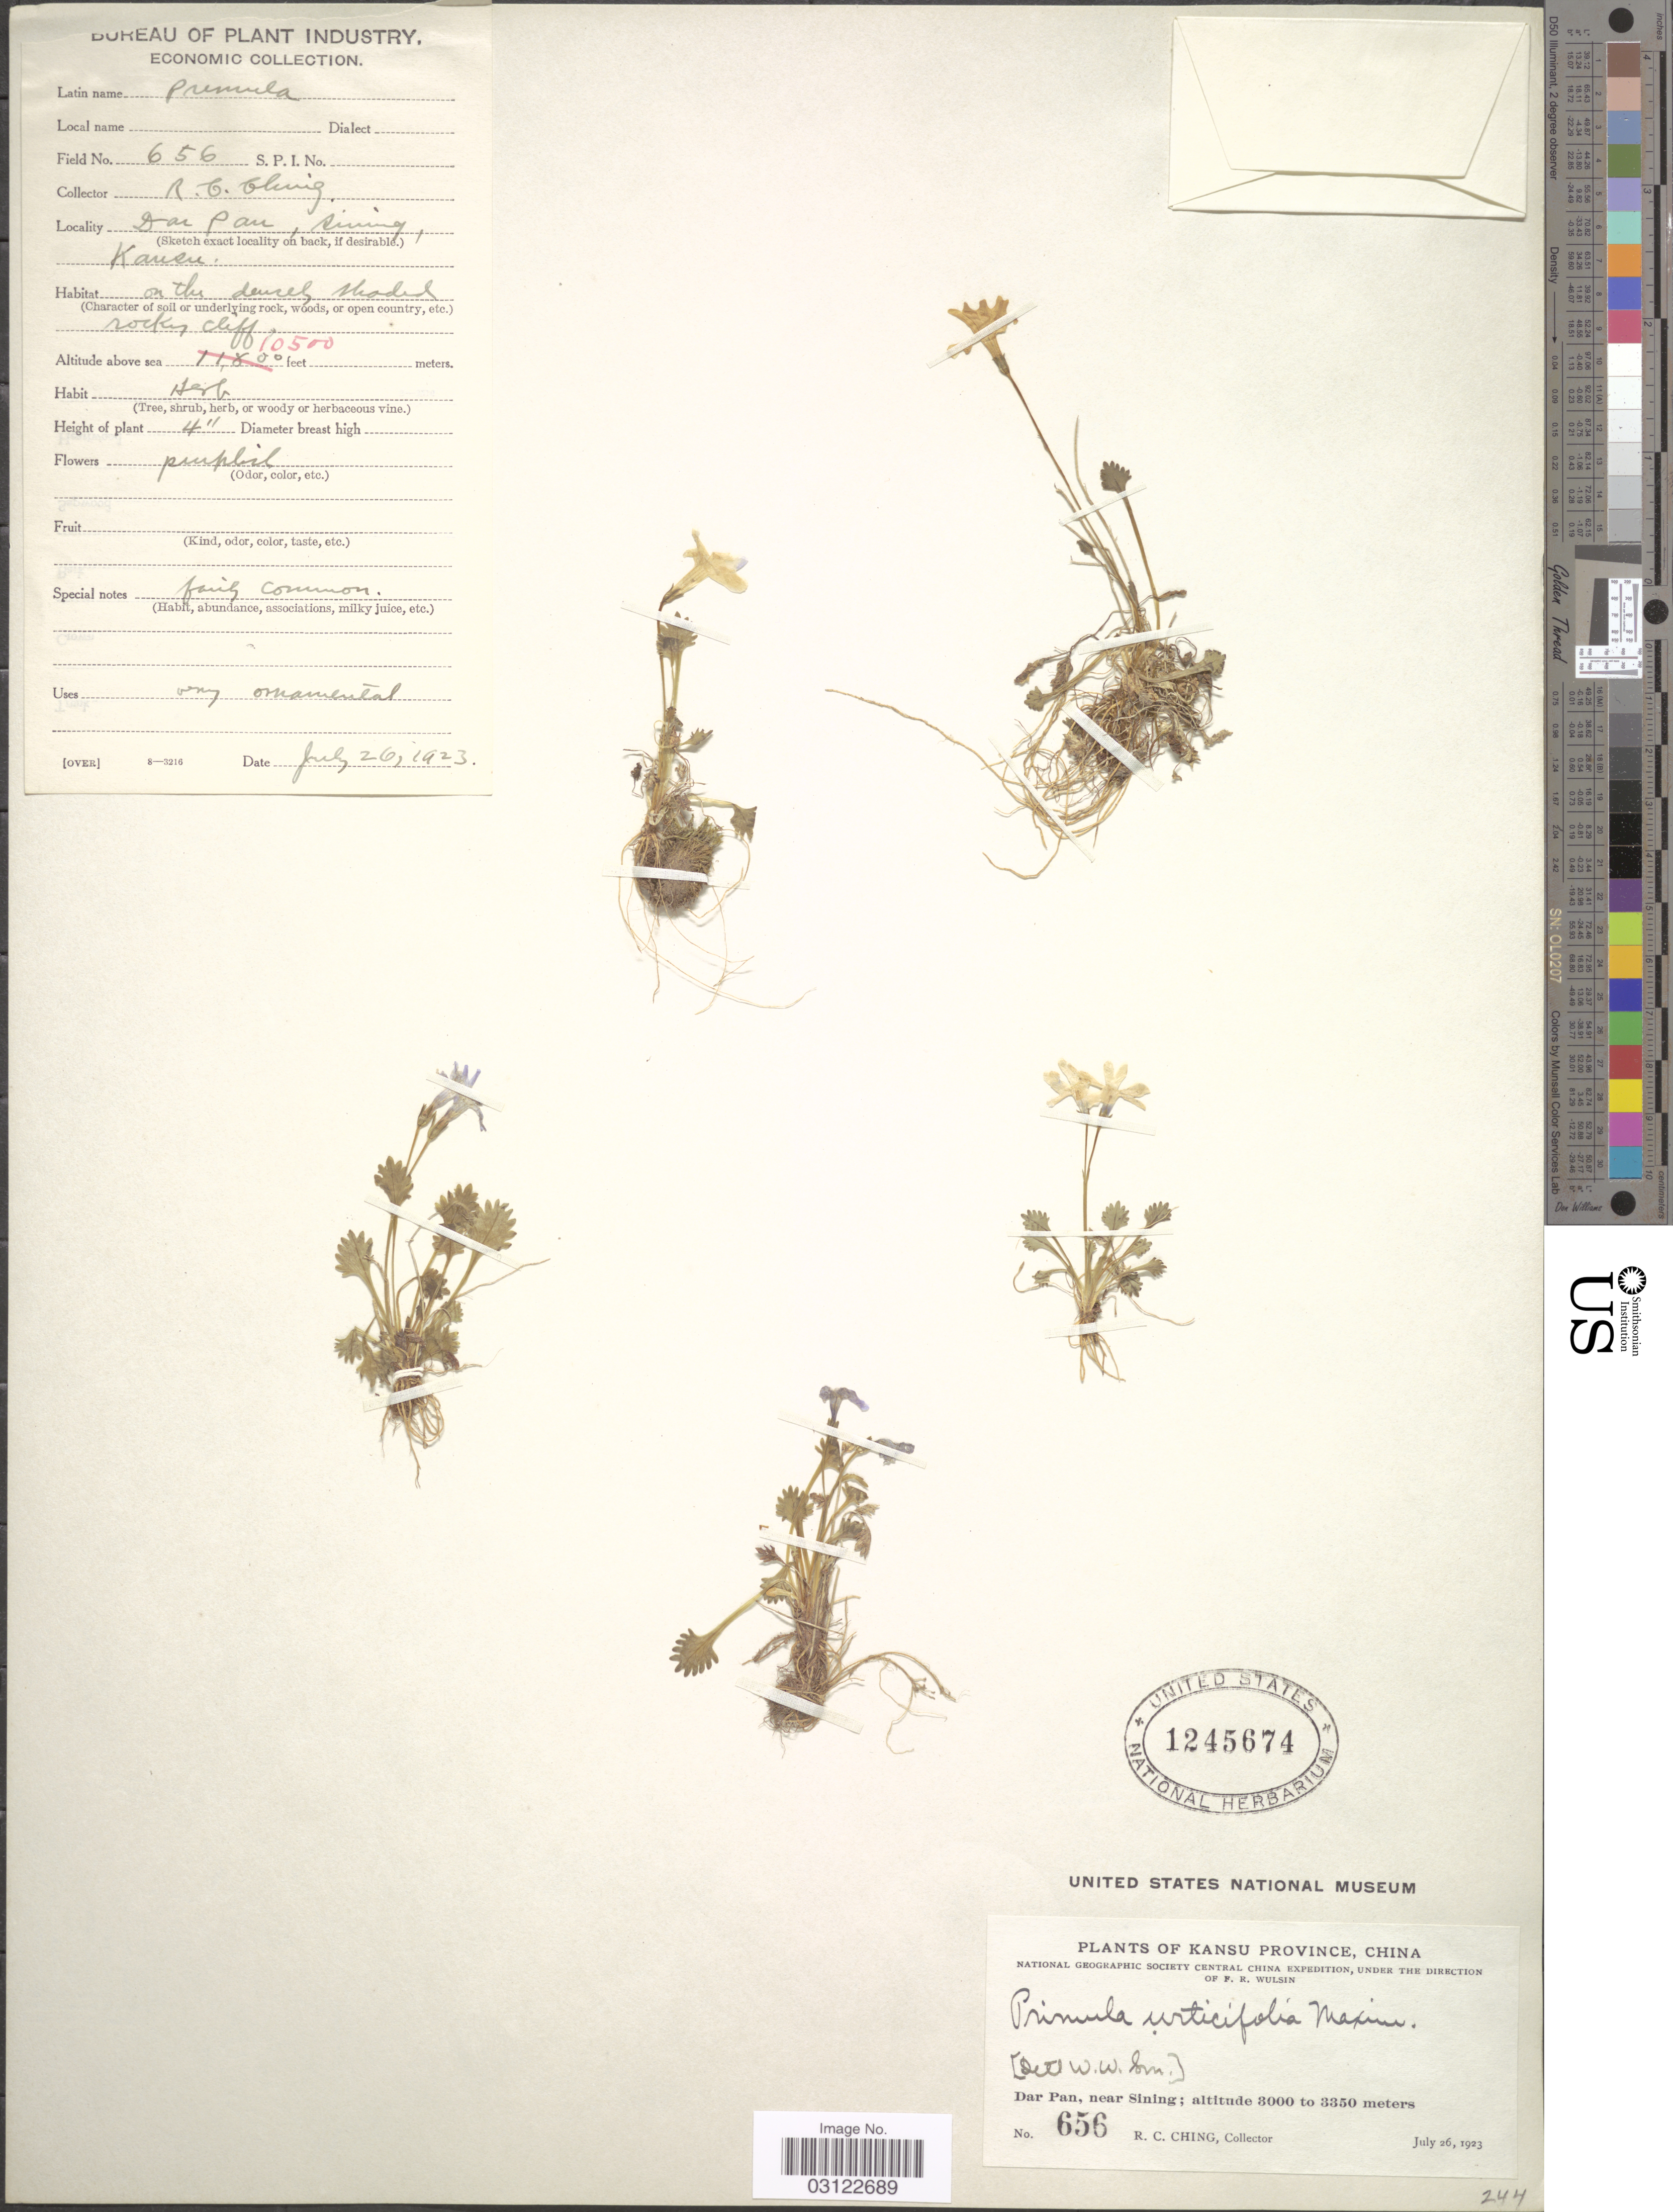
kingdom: Plantae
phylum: Tracheophyta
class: Magnoliopsida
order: Ericales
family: Primulaceae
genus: Primula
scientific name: Primula urticifolia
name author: Maxim.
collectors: R. C. Ching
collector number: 656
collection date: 1923-07-26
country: China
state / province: Gansu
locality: Kansu Province. Dar Pan, near Sining.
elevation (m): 3200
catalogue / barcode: US 1245674